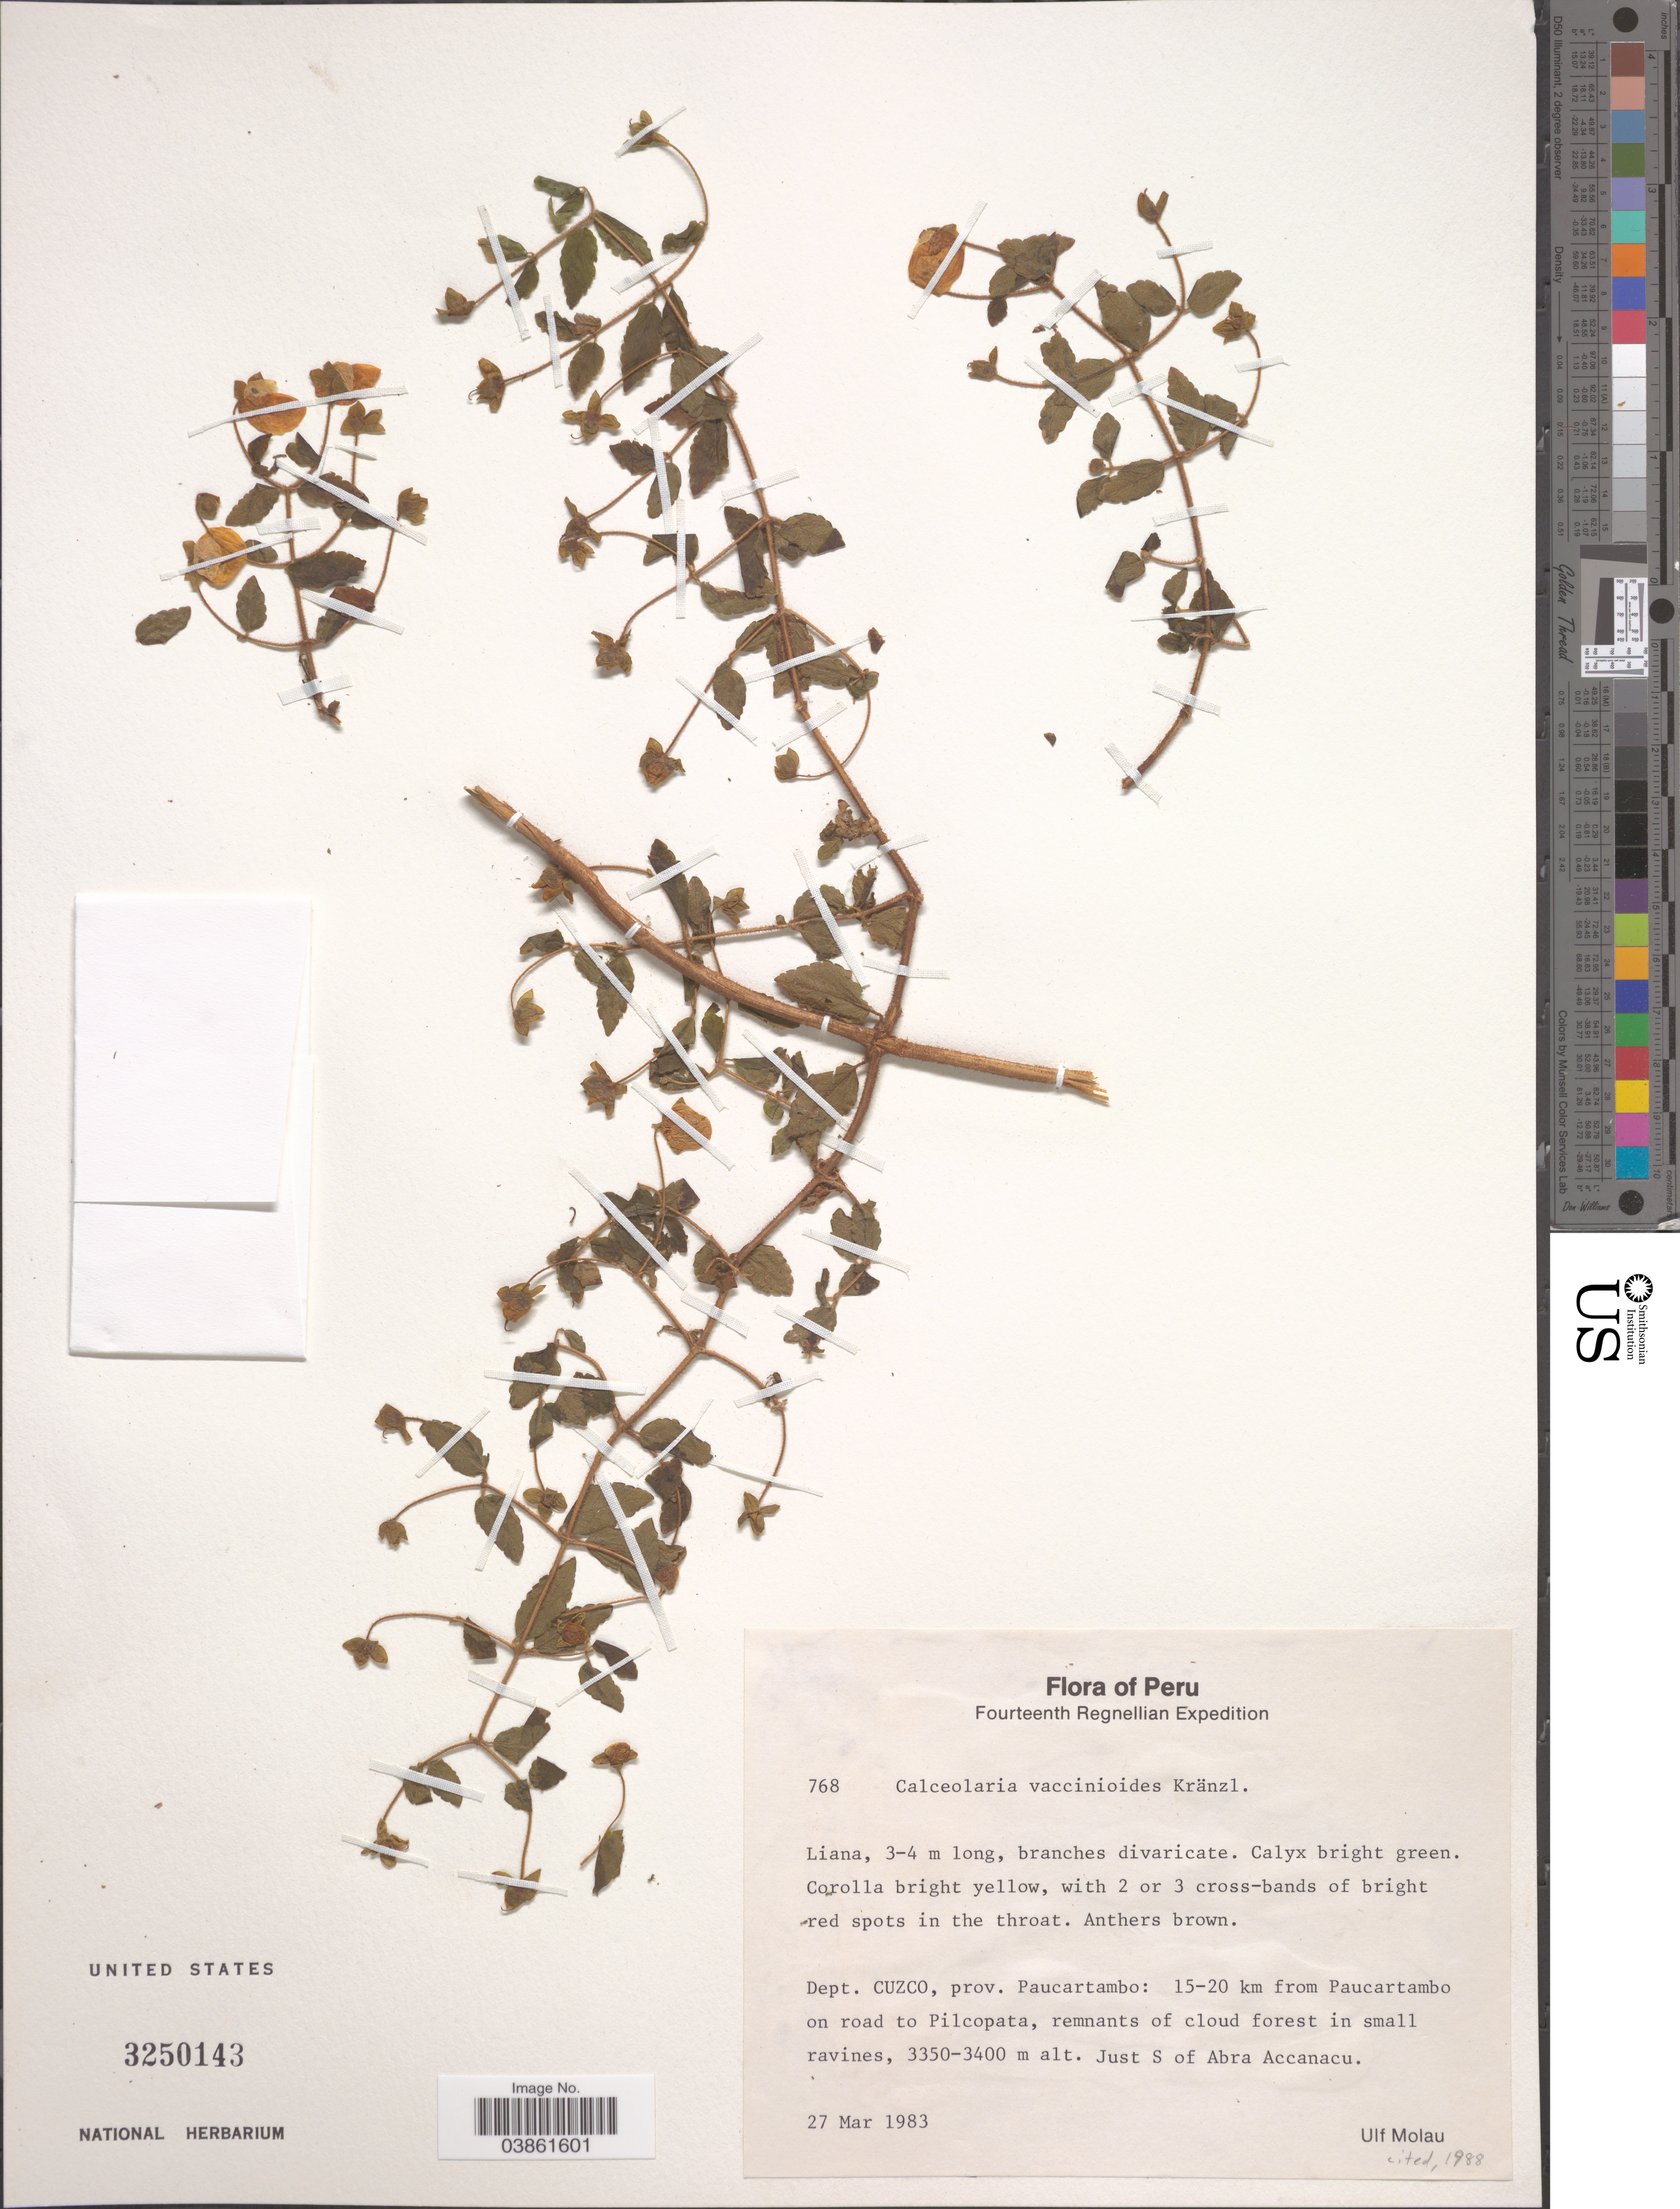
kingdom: Plantae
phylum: Tracheophyta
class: Magnoliopsida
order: Lamiales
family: Calceolariaceae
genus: Calceolaria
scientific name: Calceolaria vaccinioides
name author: Kraenzl.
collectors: U. Molau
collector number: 768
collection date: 1983-03-27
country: Peru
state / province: Cusco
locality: Dept. Cuzco, prov. Paucartambo: 15-20 km from Paucartambo on road to Pilcopata. Just S of Abra Accanacu.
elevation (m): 3350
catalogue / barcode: US 3250143